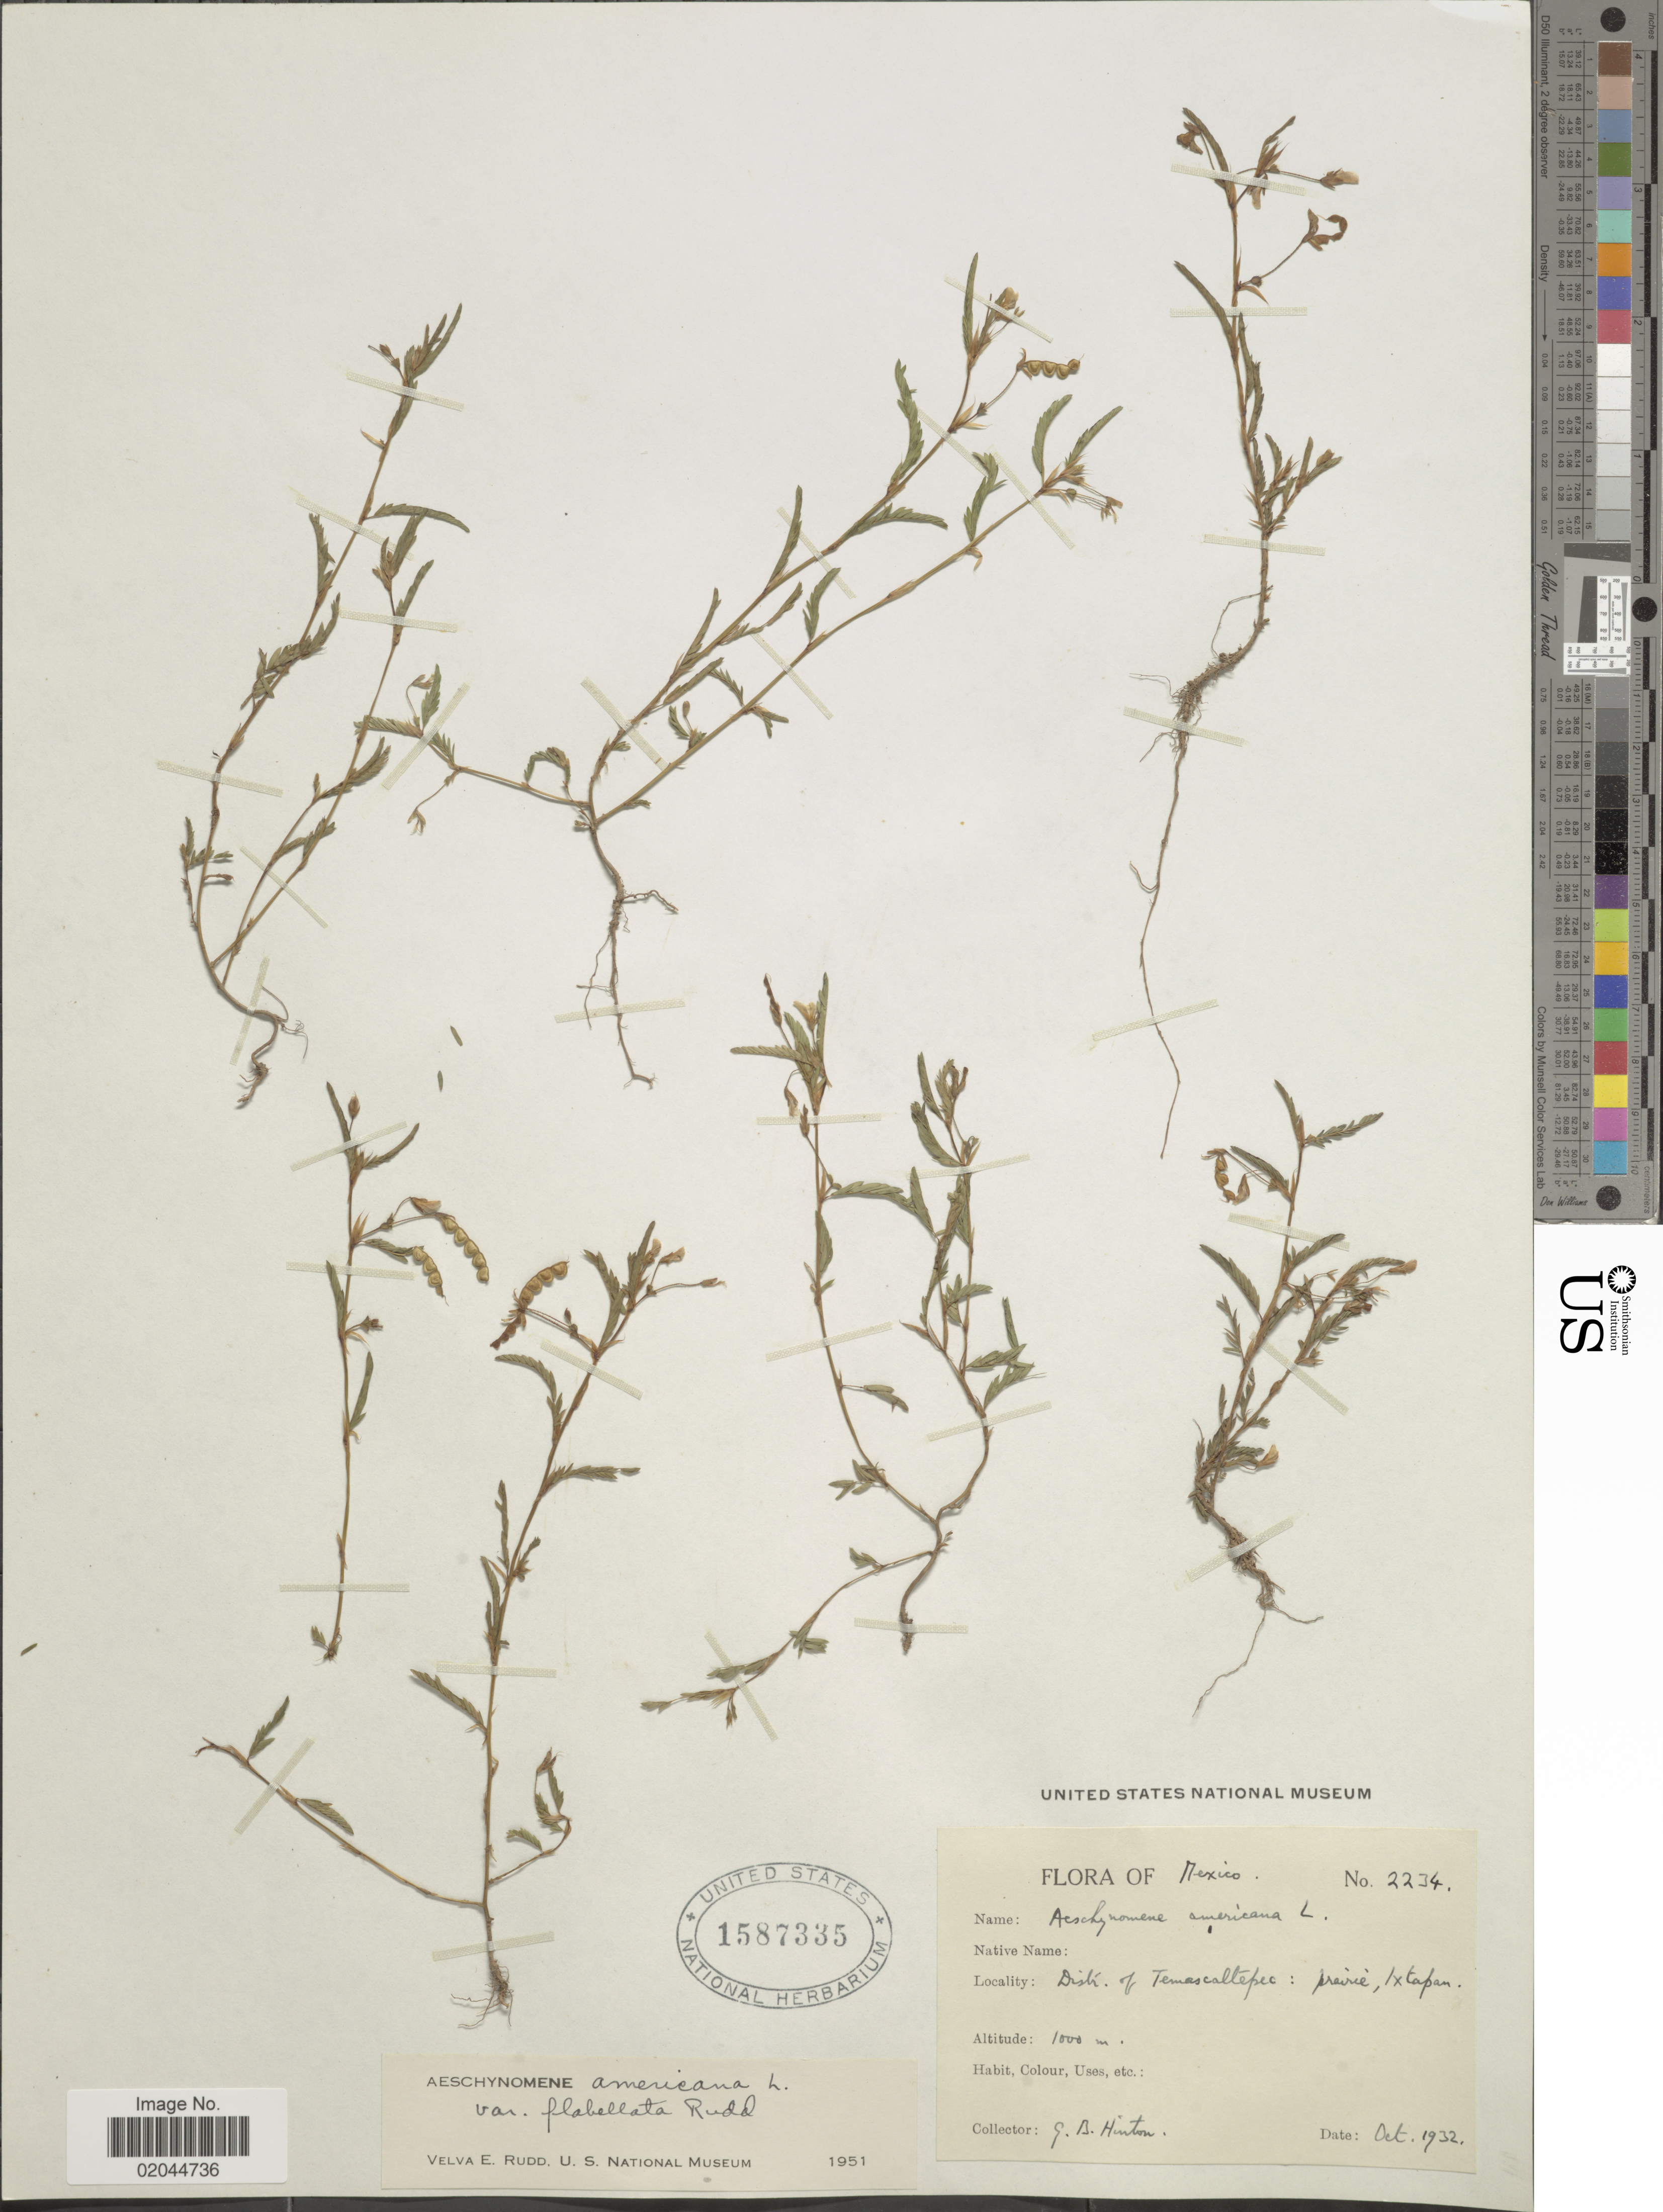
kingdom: Plantae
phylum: Tracheophyta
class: Magnoliopsida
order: Fabales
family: Fabaceae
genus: Aeschynomene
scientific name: Aeschynomene americana var. flabellata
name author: Rudd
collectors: G. B. Hinton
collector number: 2234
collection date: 1932-10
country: Mexico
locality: Distr. of Temascaltepec: prairie, Ixtapan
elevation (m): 1000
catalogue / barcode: US 1587335